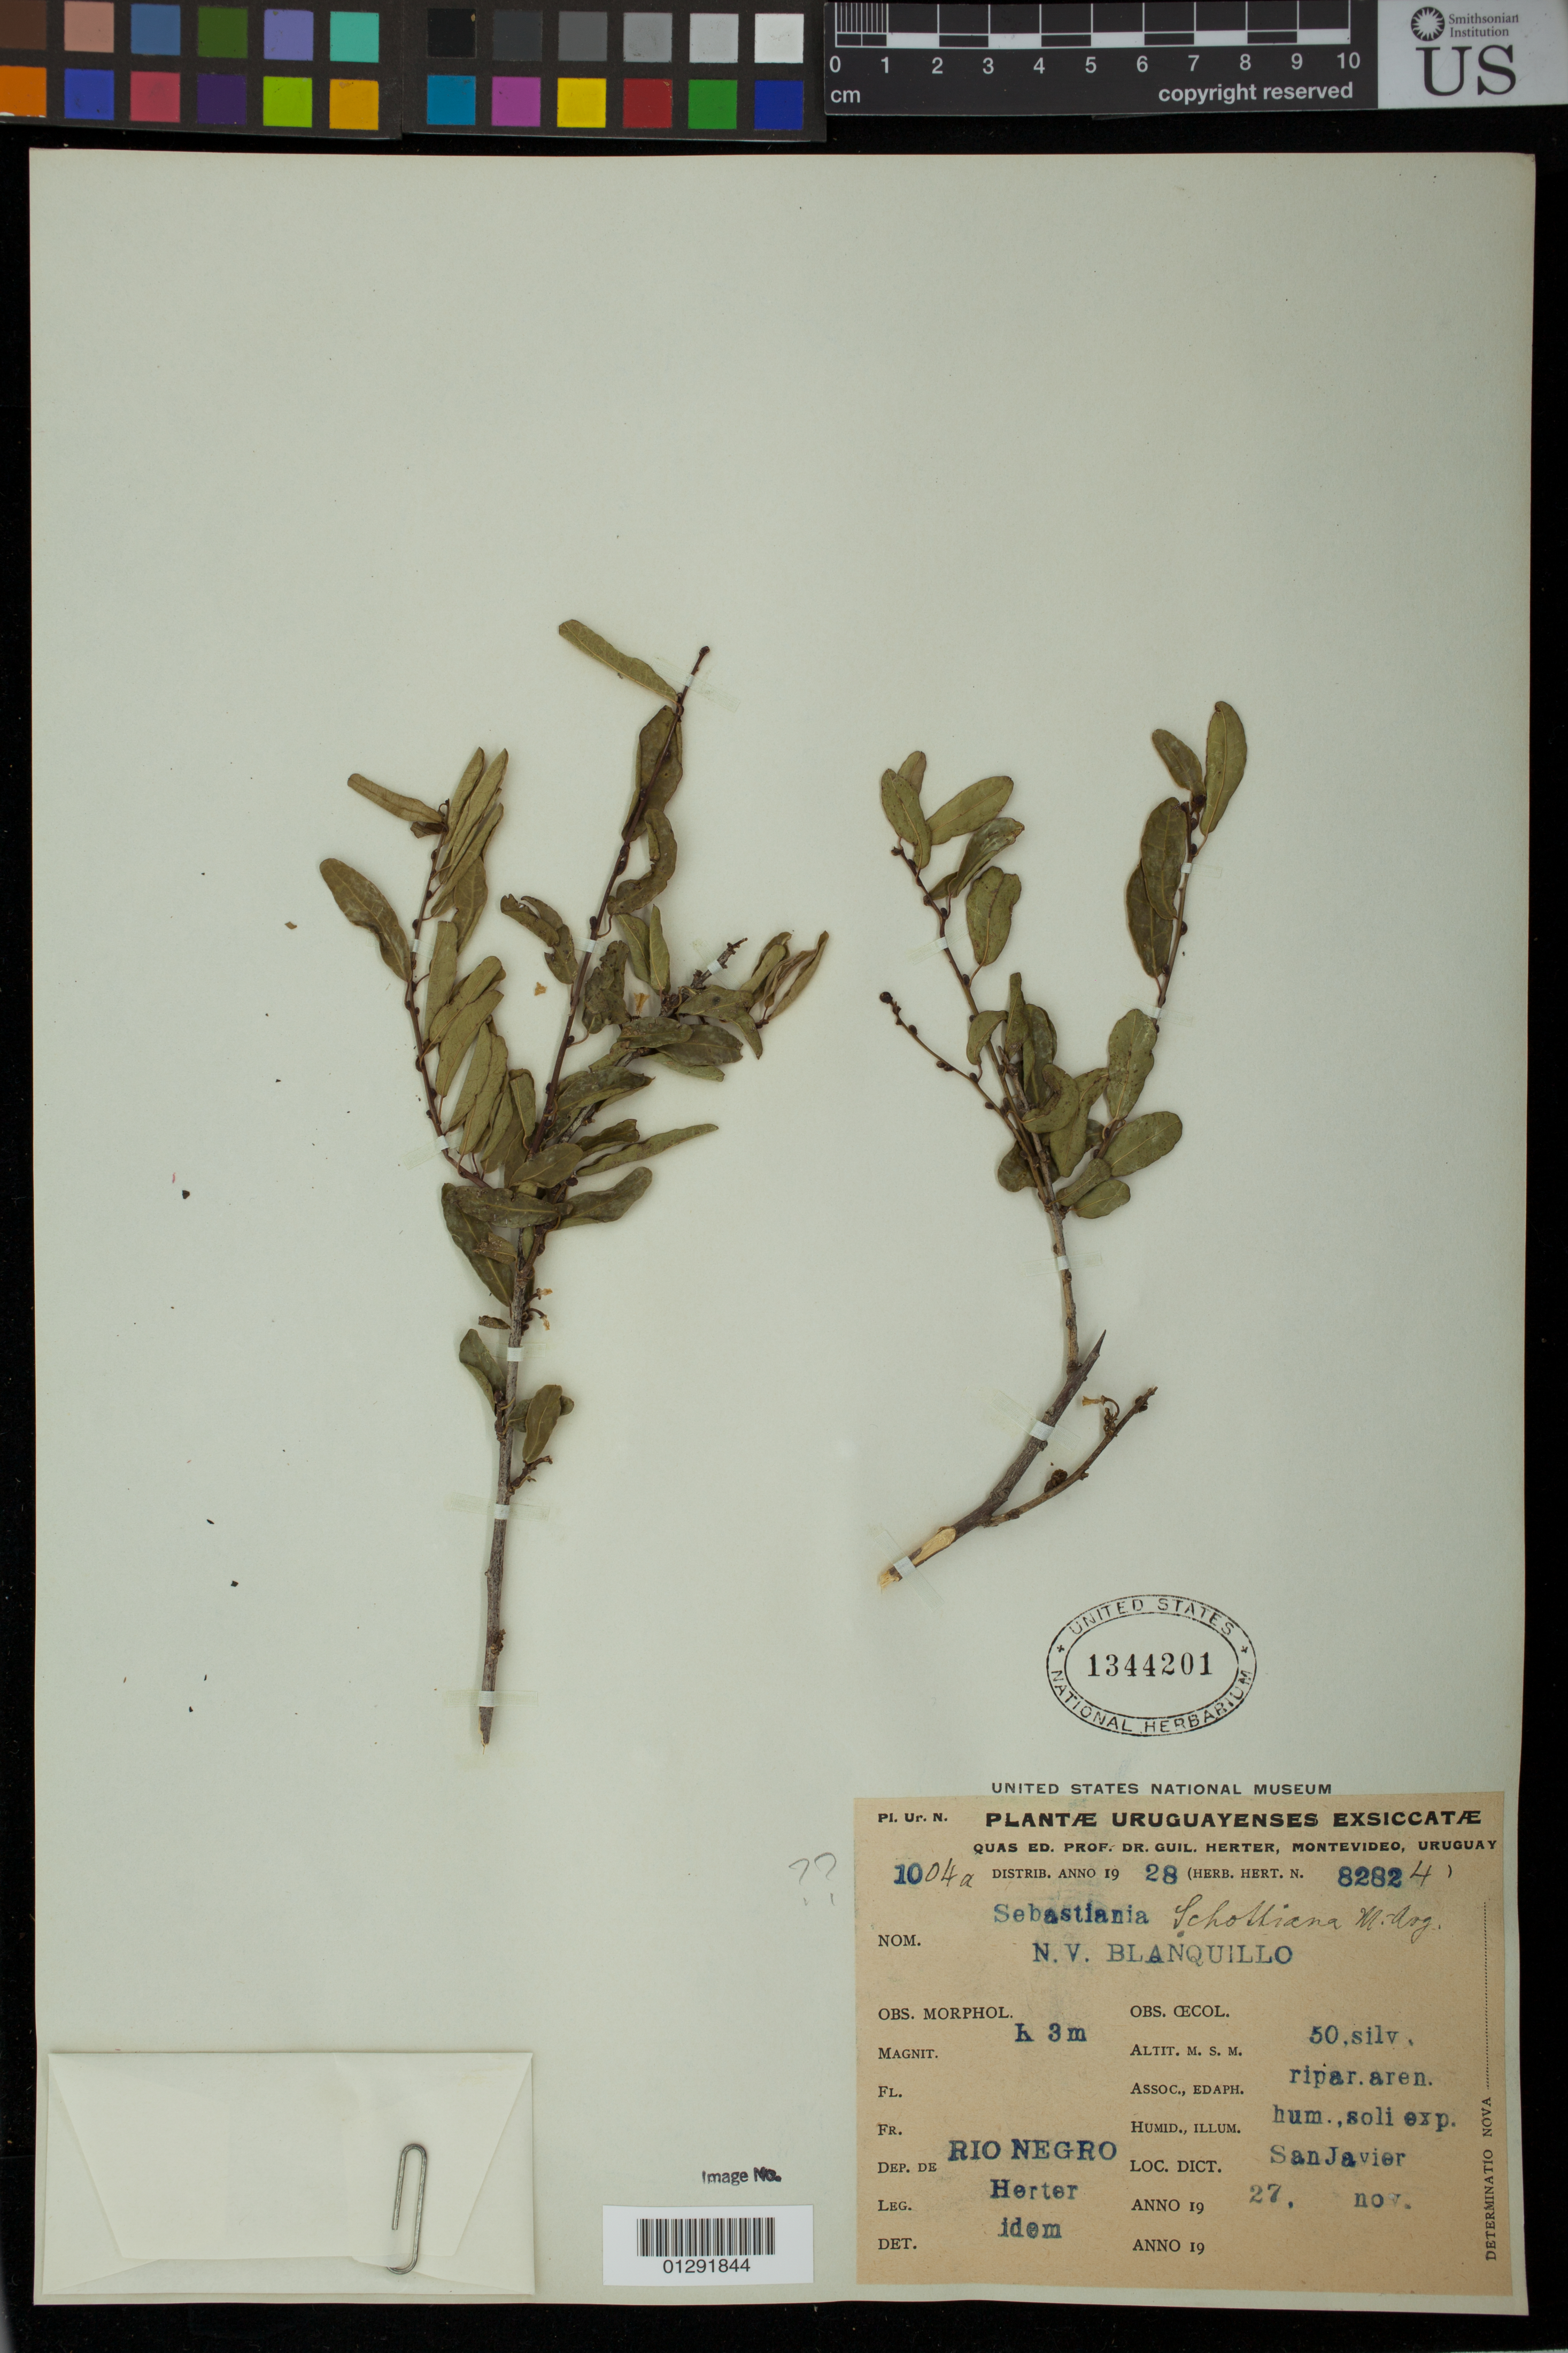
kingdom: Plantae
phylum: Tracheophyta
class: Magnoliopsida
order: Malpighiales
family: Euphorbiaceae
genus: Sebastiania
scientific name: Sebastiania schottiana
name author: (Müll. Arg.) Müll. Arg.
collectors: G. Herter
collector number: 82824/1004a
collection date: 1927-11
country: Uruguay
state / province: Rio Negro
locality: San Javier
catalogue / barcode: US 1344201